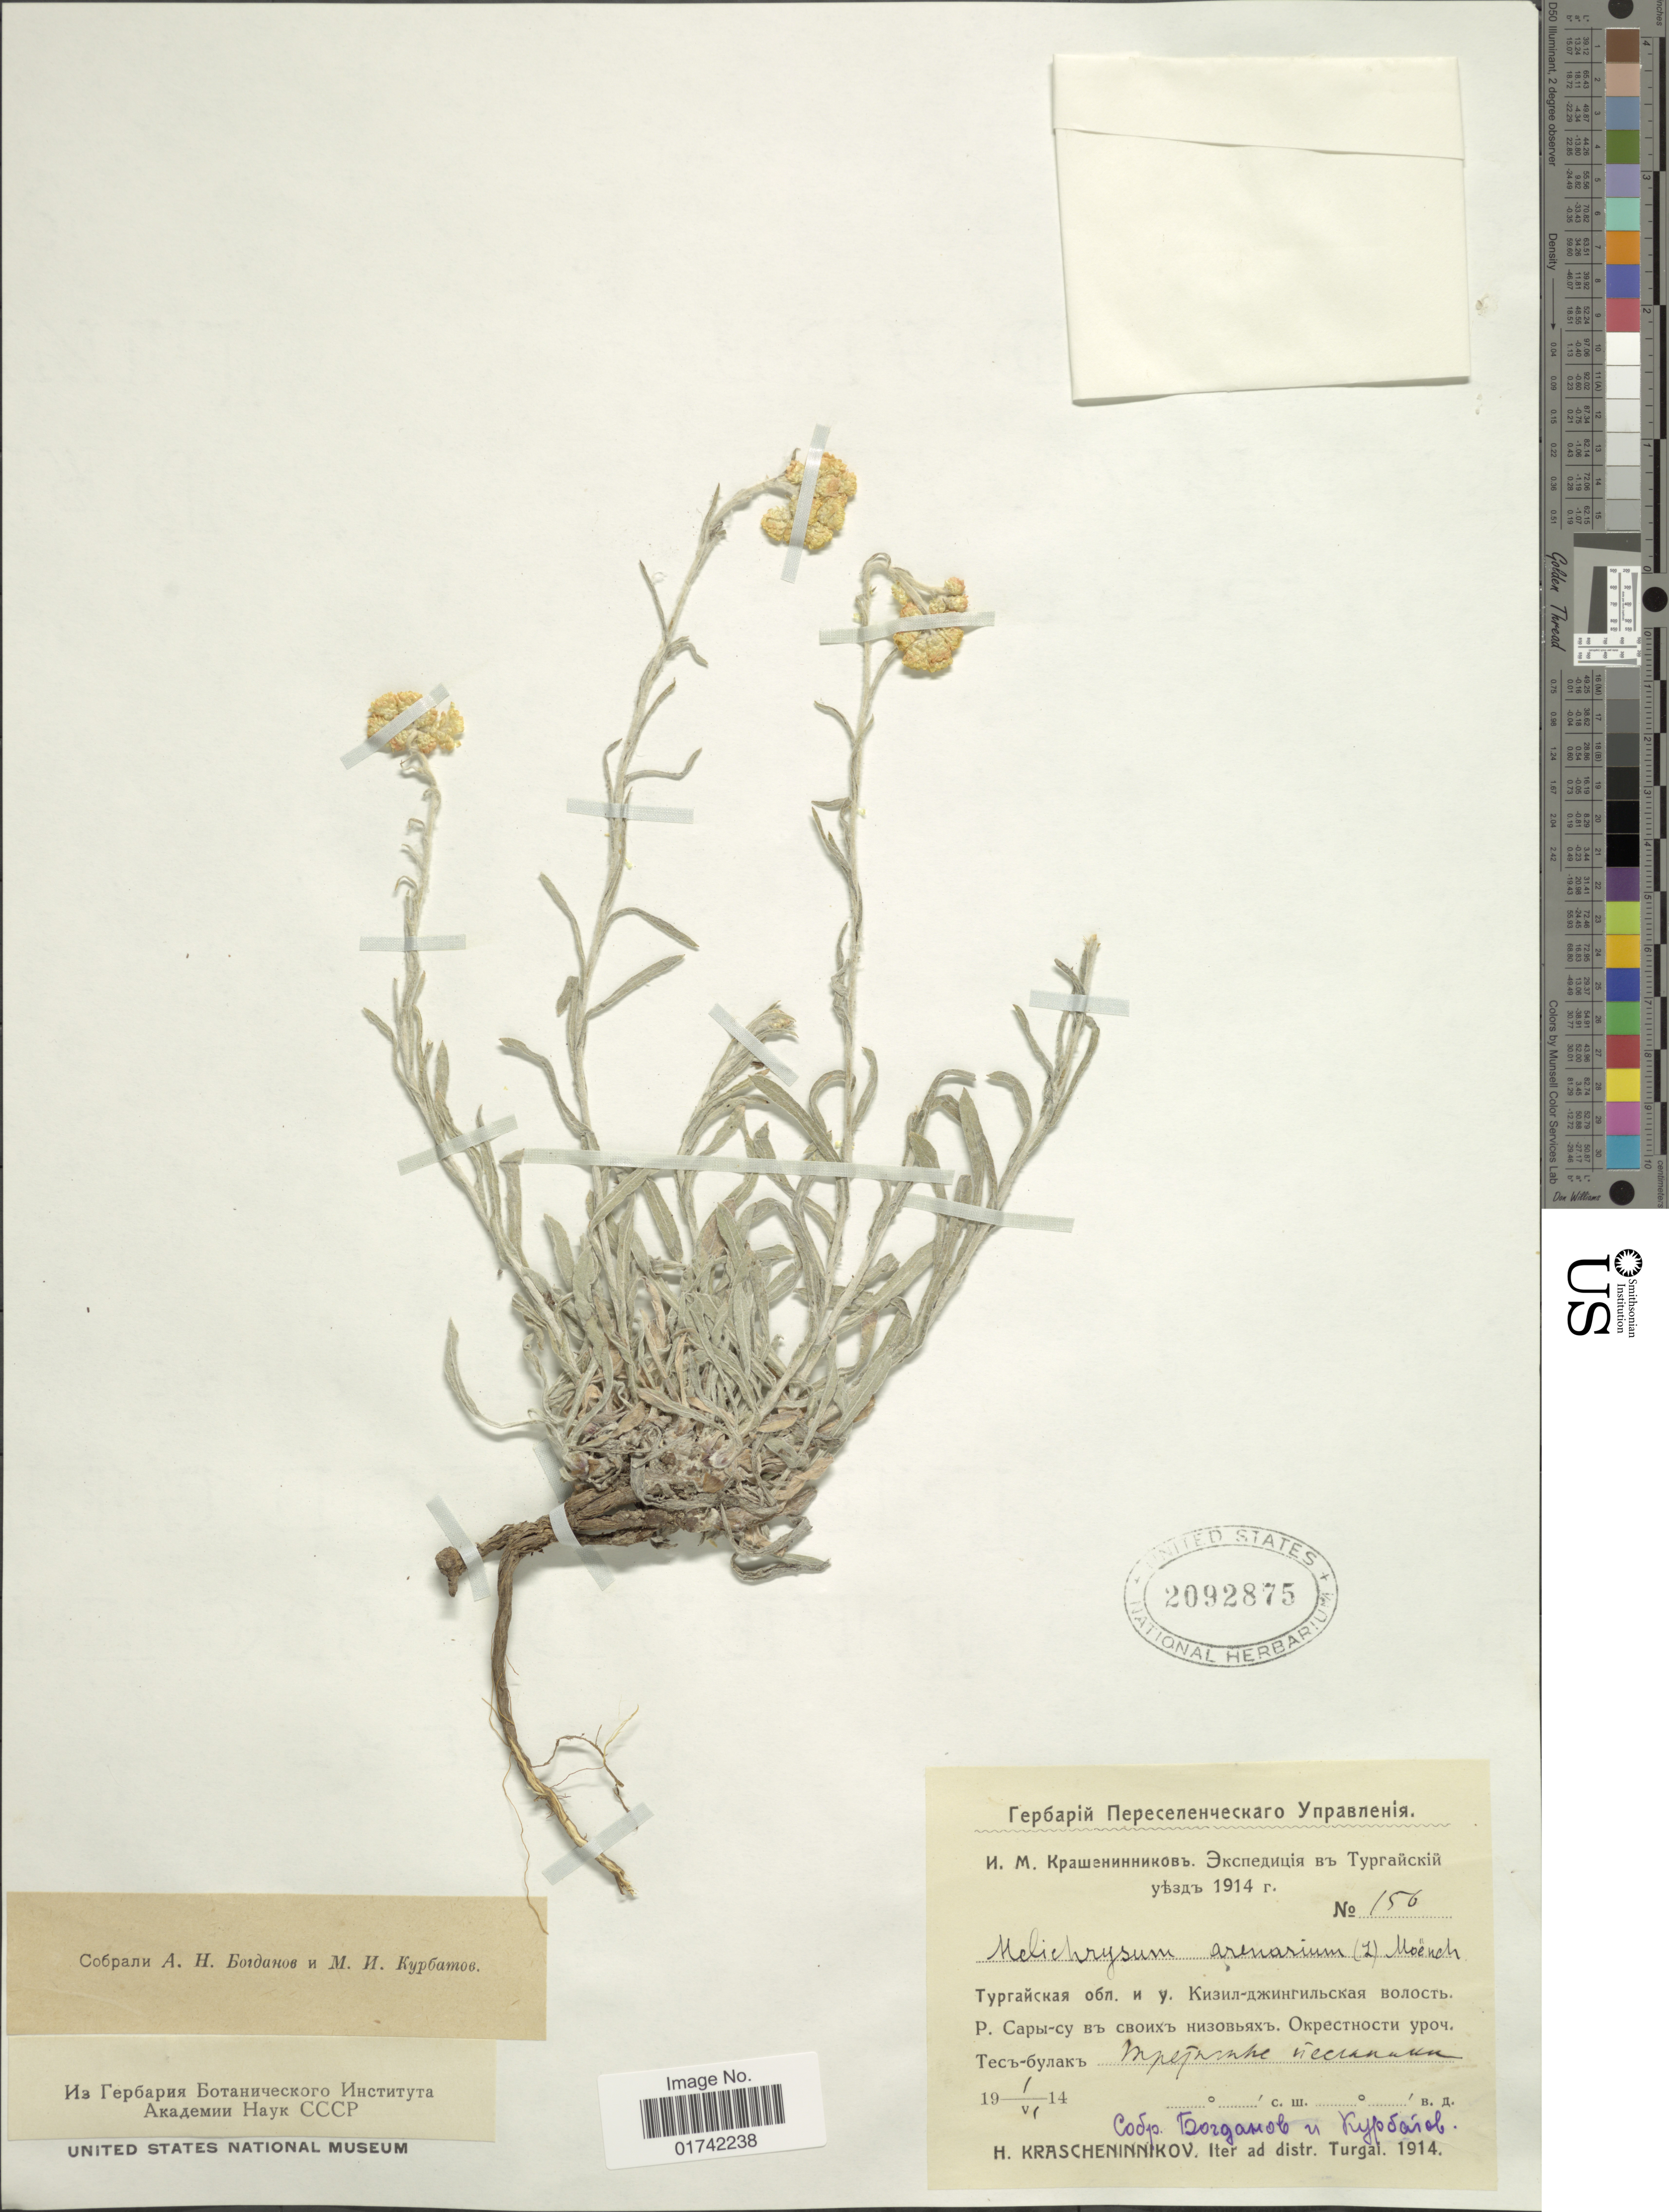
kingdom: Plantae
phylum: Tracheophyta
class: Magnoliopsida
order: Asterales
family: Asteraceae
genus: Helichrysum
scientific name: Helichrysum arenarium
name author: (L.) Moench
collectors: Bogdanov & Kurbatov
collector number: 156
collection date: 1914-06-01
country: Kazakhstan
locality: Turgayskaya Oblast, Sary-Su river, vicinity of Tes-Bulak.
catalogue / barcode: US 2092875